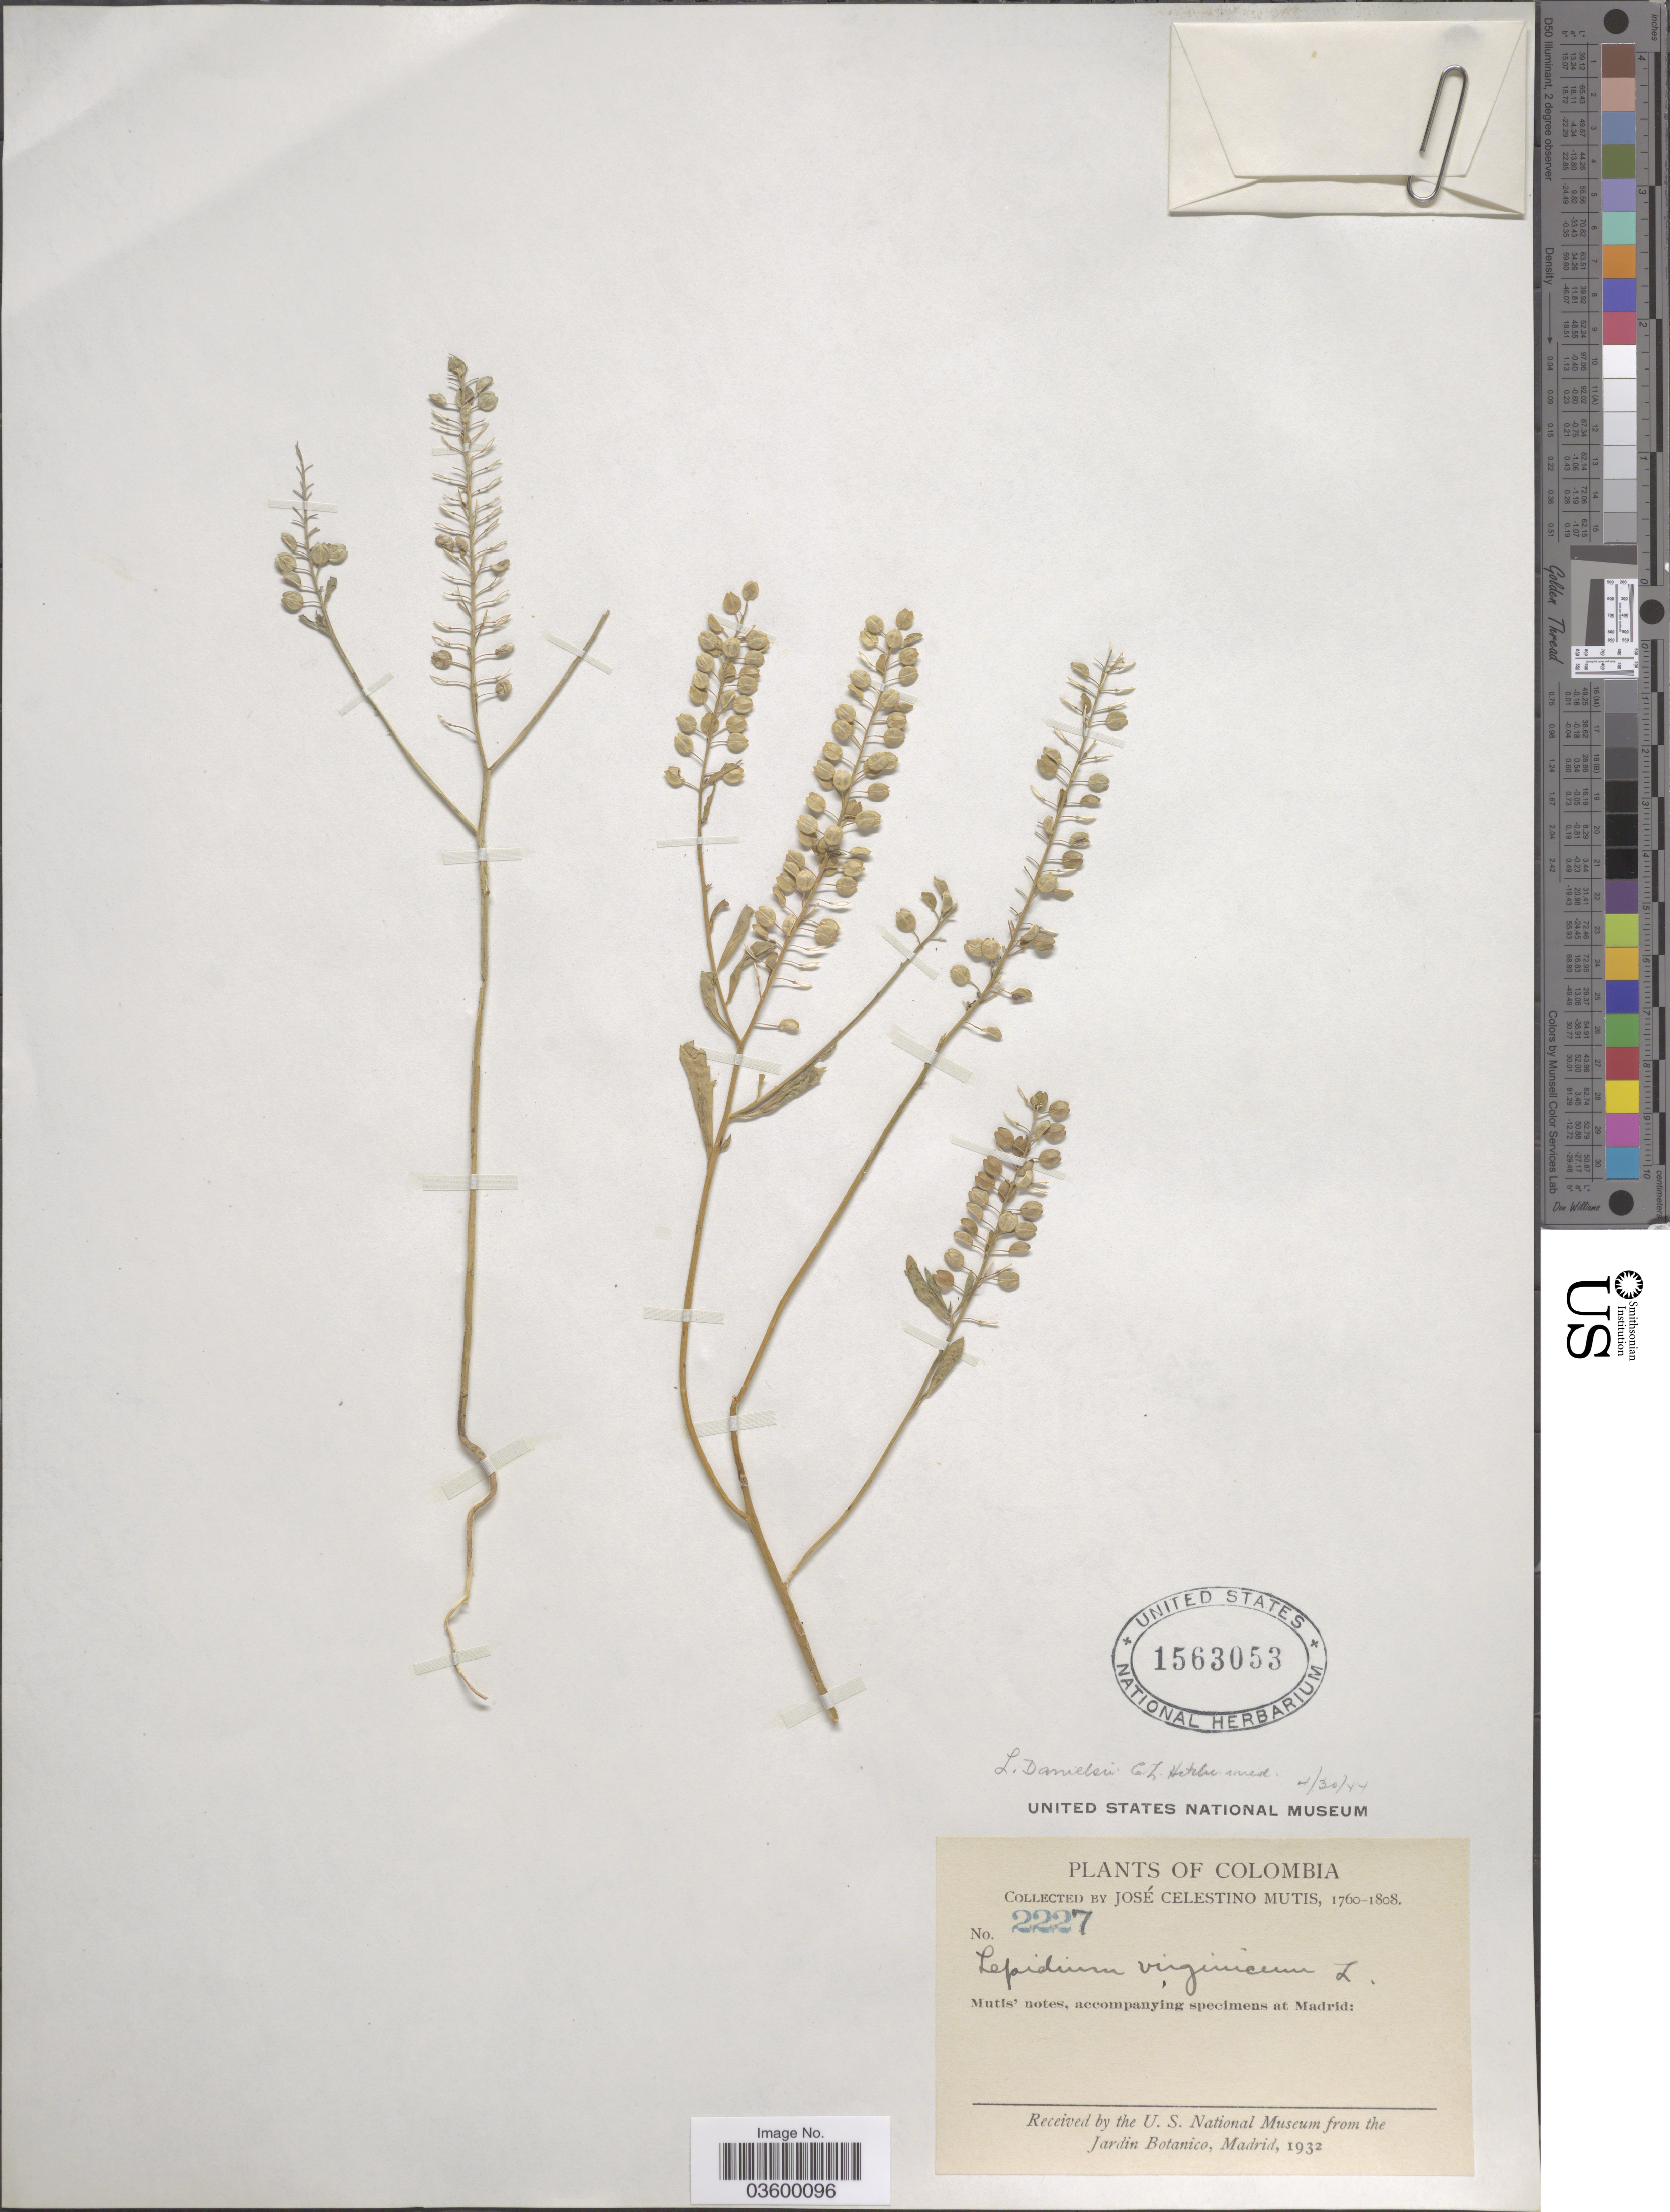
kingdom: Plantae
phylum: Tracheophyta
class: Magnoliopsida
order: Brassicales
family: Brassicaceae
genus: Lepidium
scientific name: Lepidium danielsii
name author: C.L. Hitchc.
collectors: J. C. B. Mutis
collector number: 2227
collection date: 1760/1808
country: Colombia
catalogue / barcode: US 1563053